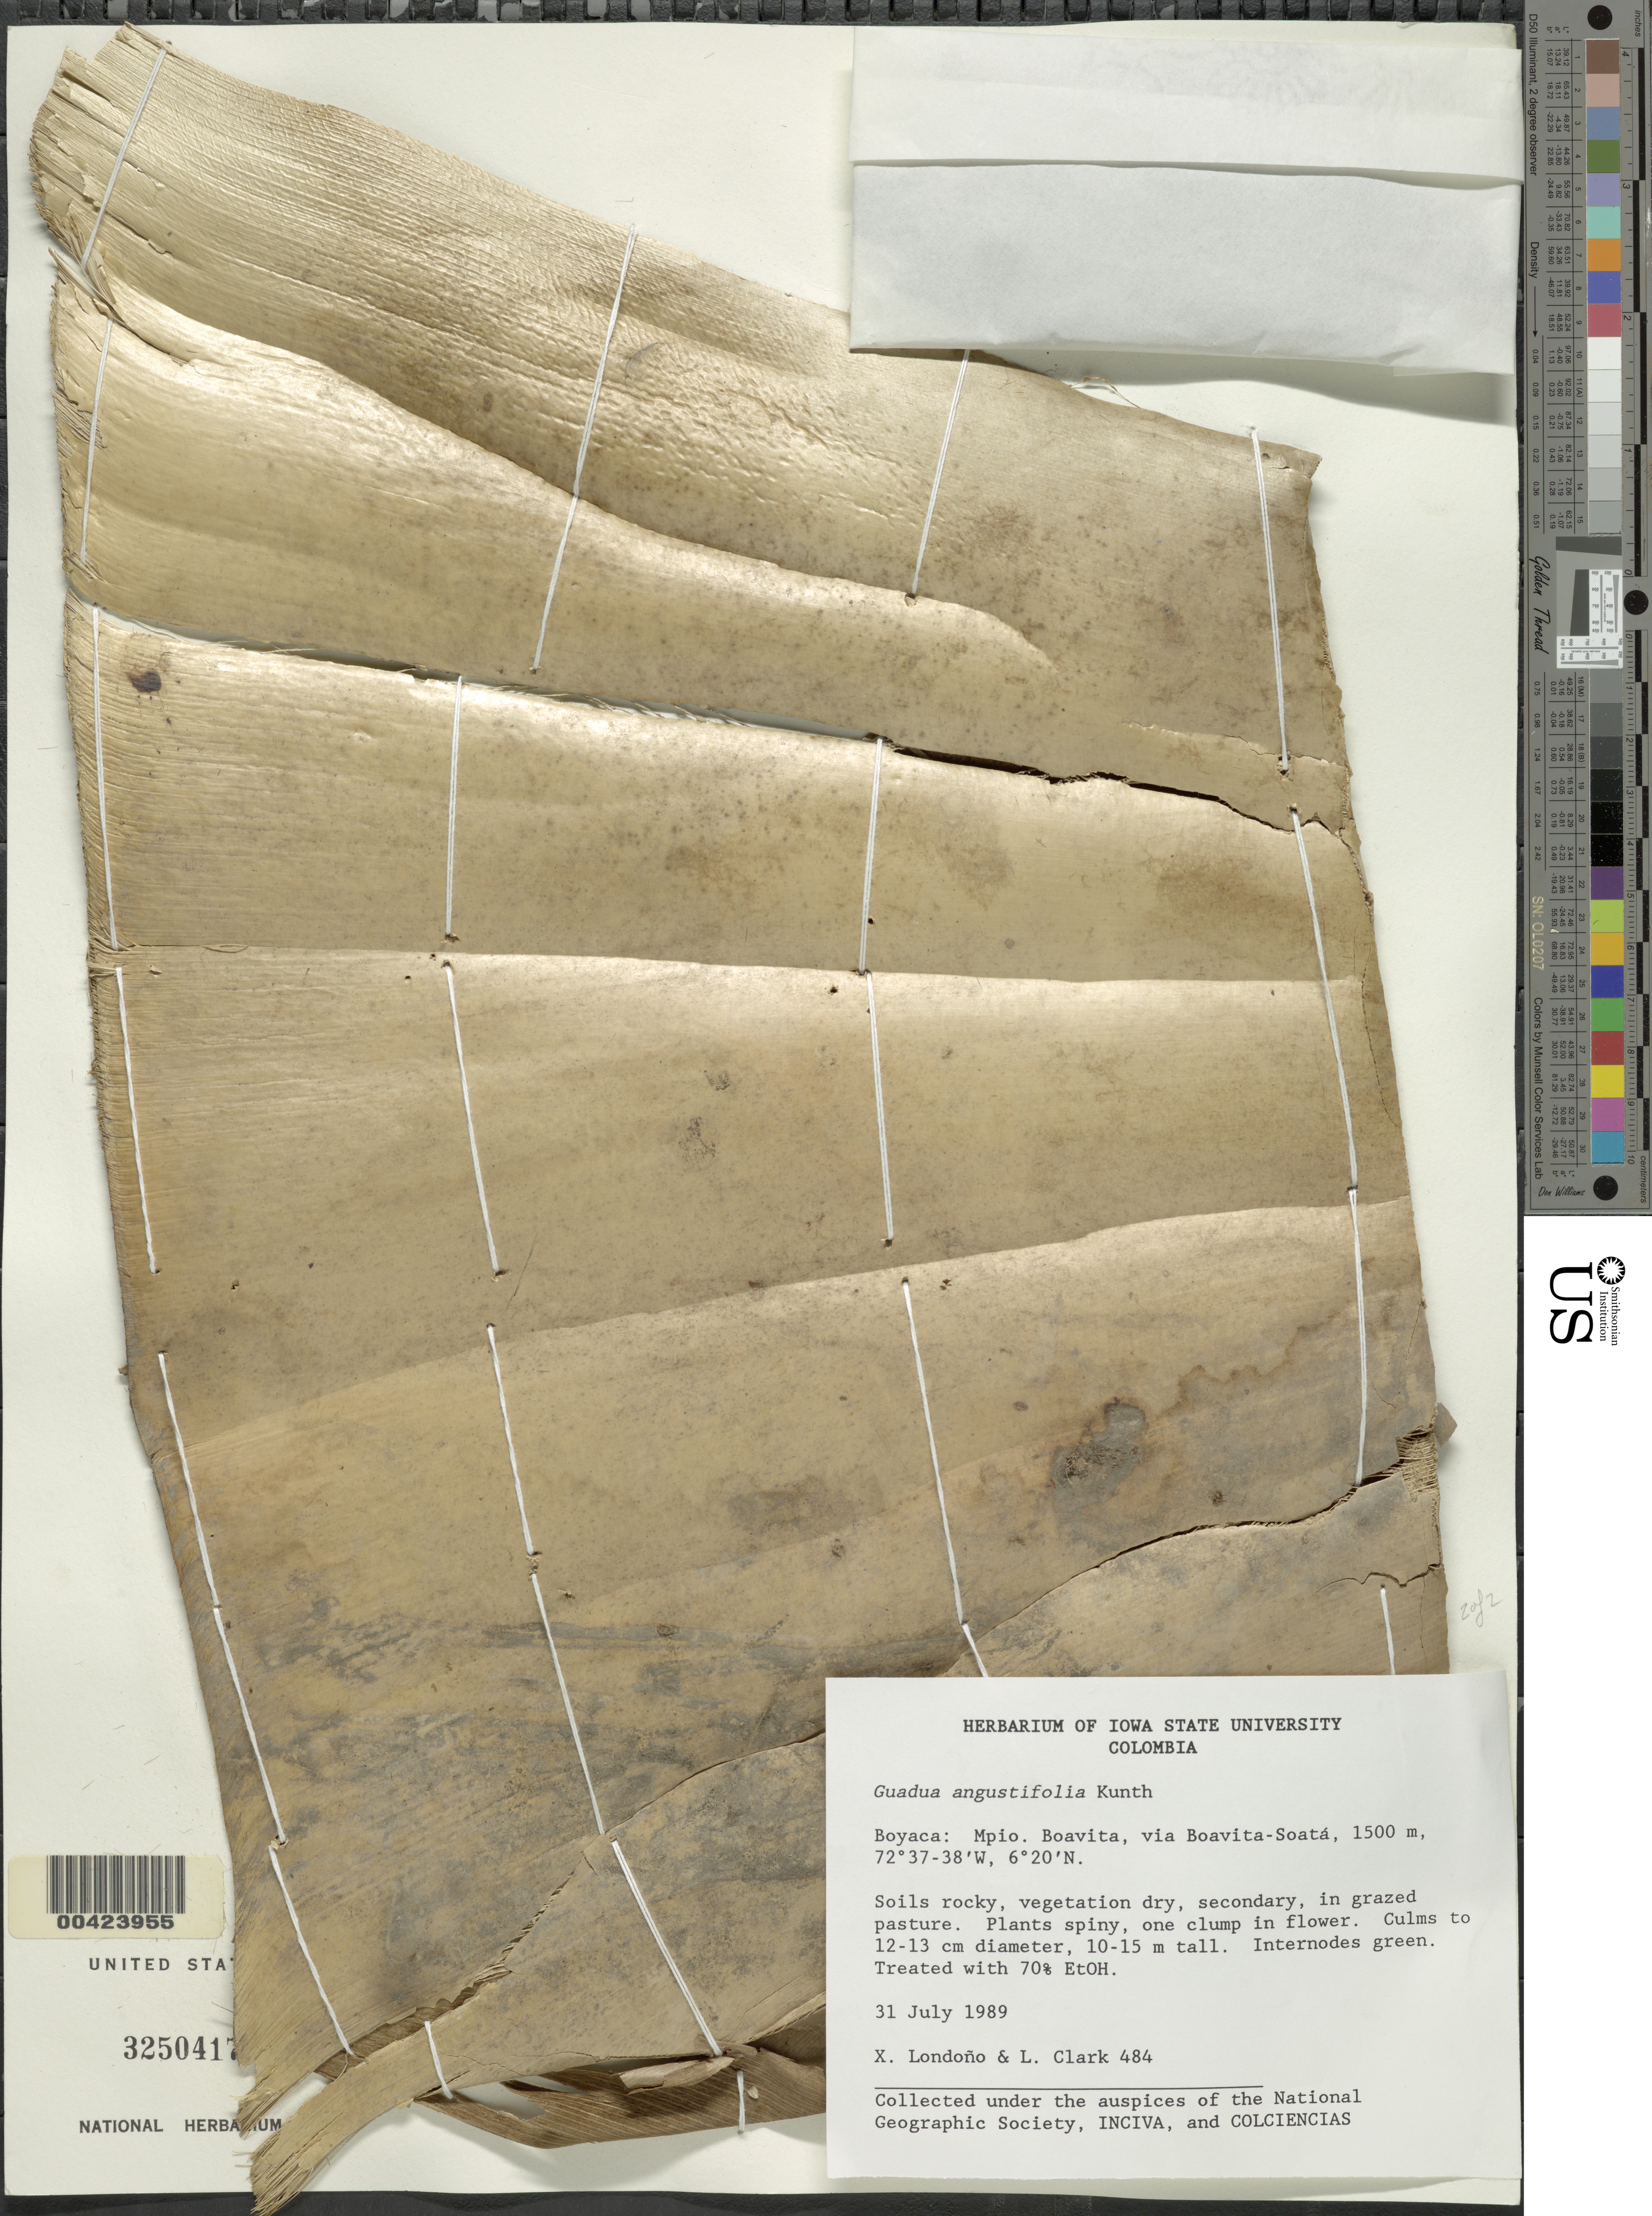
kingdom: Plantae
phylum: Tracheophyta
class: Liliopsida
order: Poales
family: Poaceae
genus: Guadua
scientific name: Guadua angustifolia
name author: Kunth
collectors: X. Londoño & L. G. Clark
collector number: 484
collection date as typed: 31 Jul 1989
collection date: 1989-07-31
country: Colombia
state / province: Boyacá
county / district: Boavita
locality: Via Boavita - Soata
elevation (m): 1500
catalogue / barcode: US 3250417